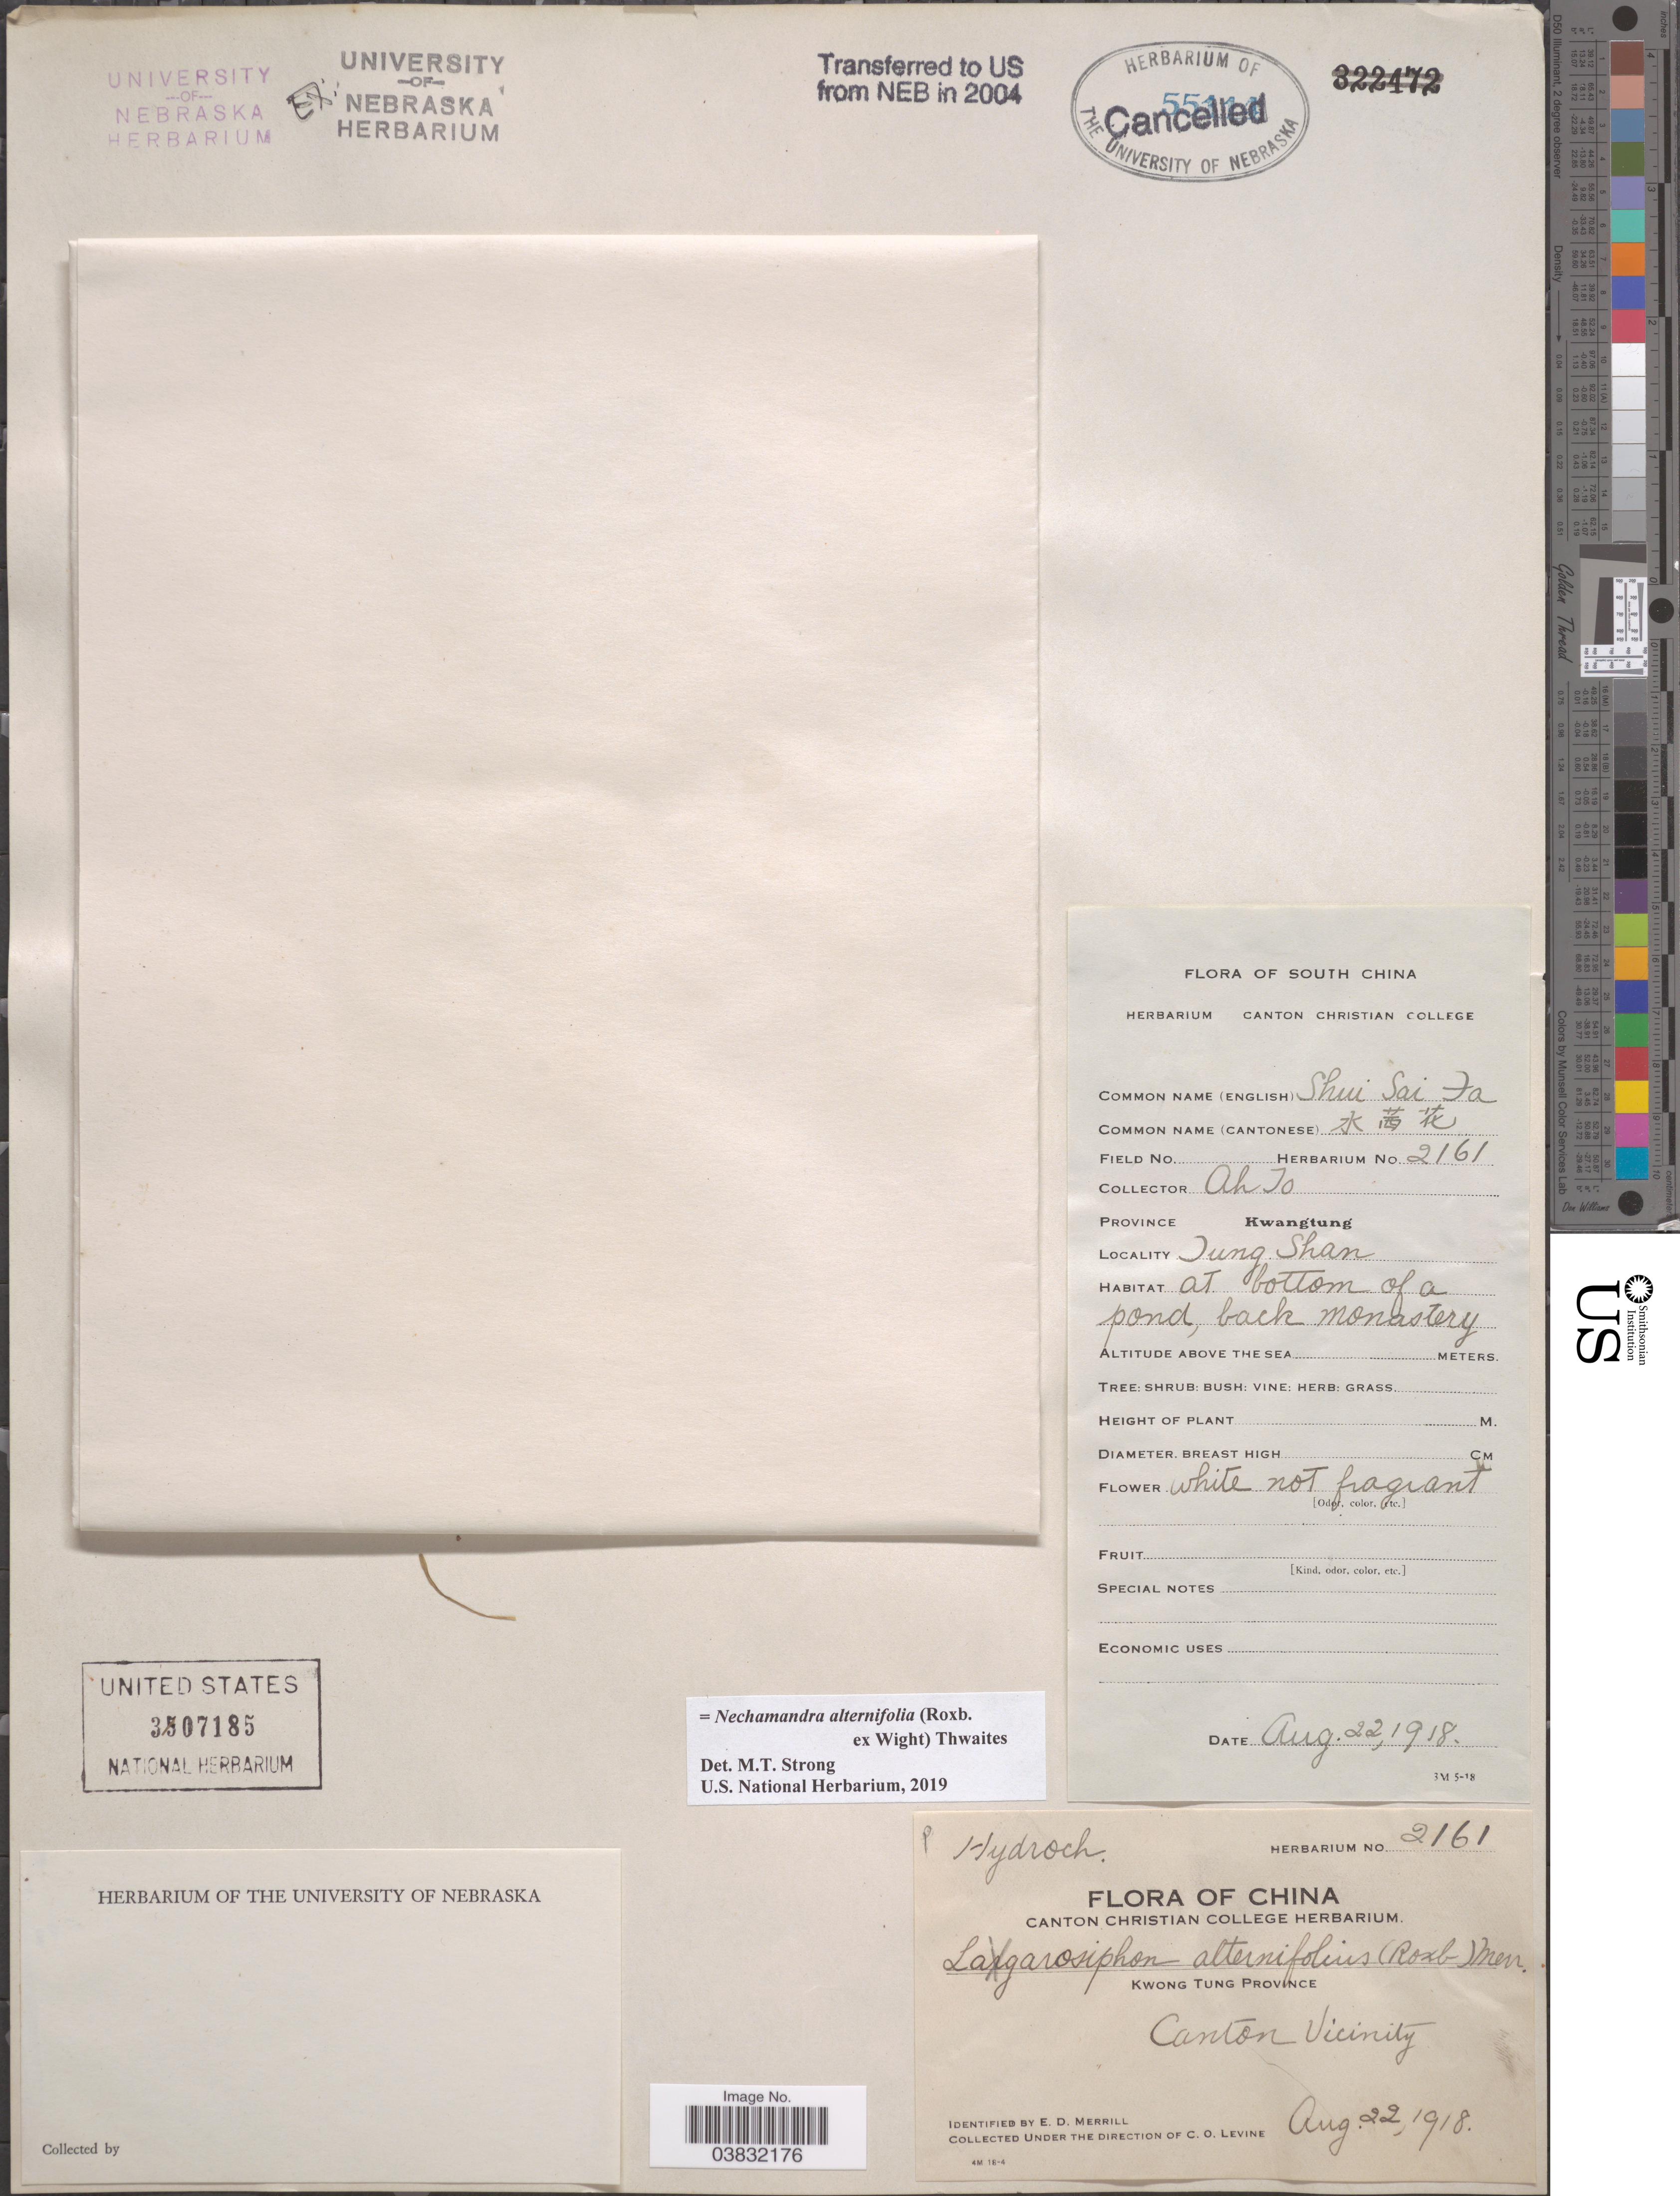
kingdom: Plantae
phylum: Tracheophyta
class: Liliopsida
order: Alismatales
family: Hydrocharitaceae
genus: Nechamandra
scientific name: Nechamandra alternifolia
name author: Thwaites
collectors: A. To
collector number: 2161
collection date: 1918-08-22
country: China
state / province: Guangdong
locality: South China. Province Kwangtung. Tung Shan. Canton Vicinity.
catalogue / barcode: US 3507185